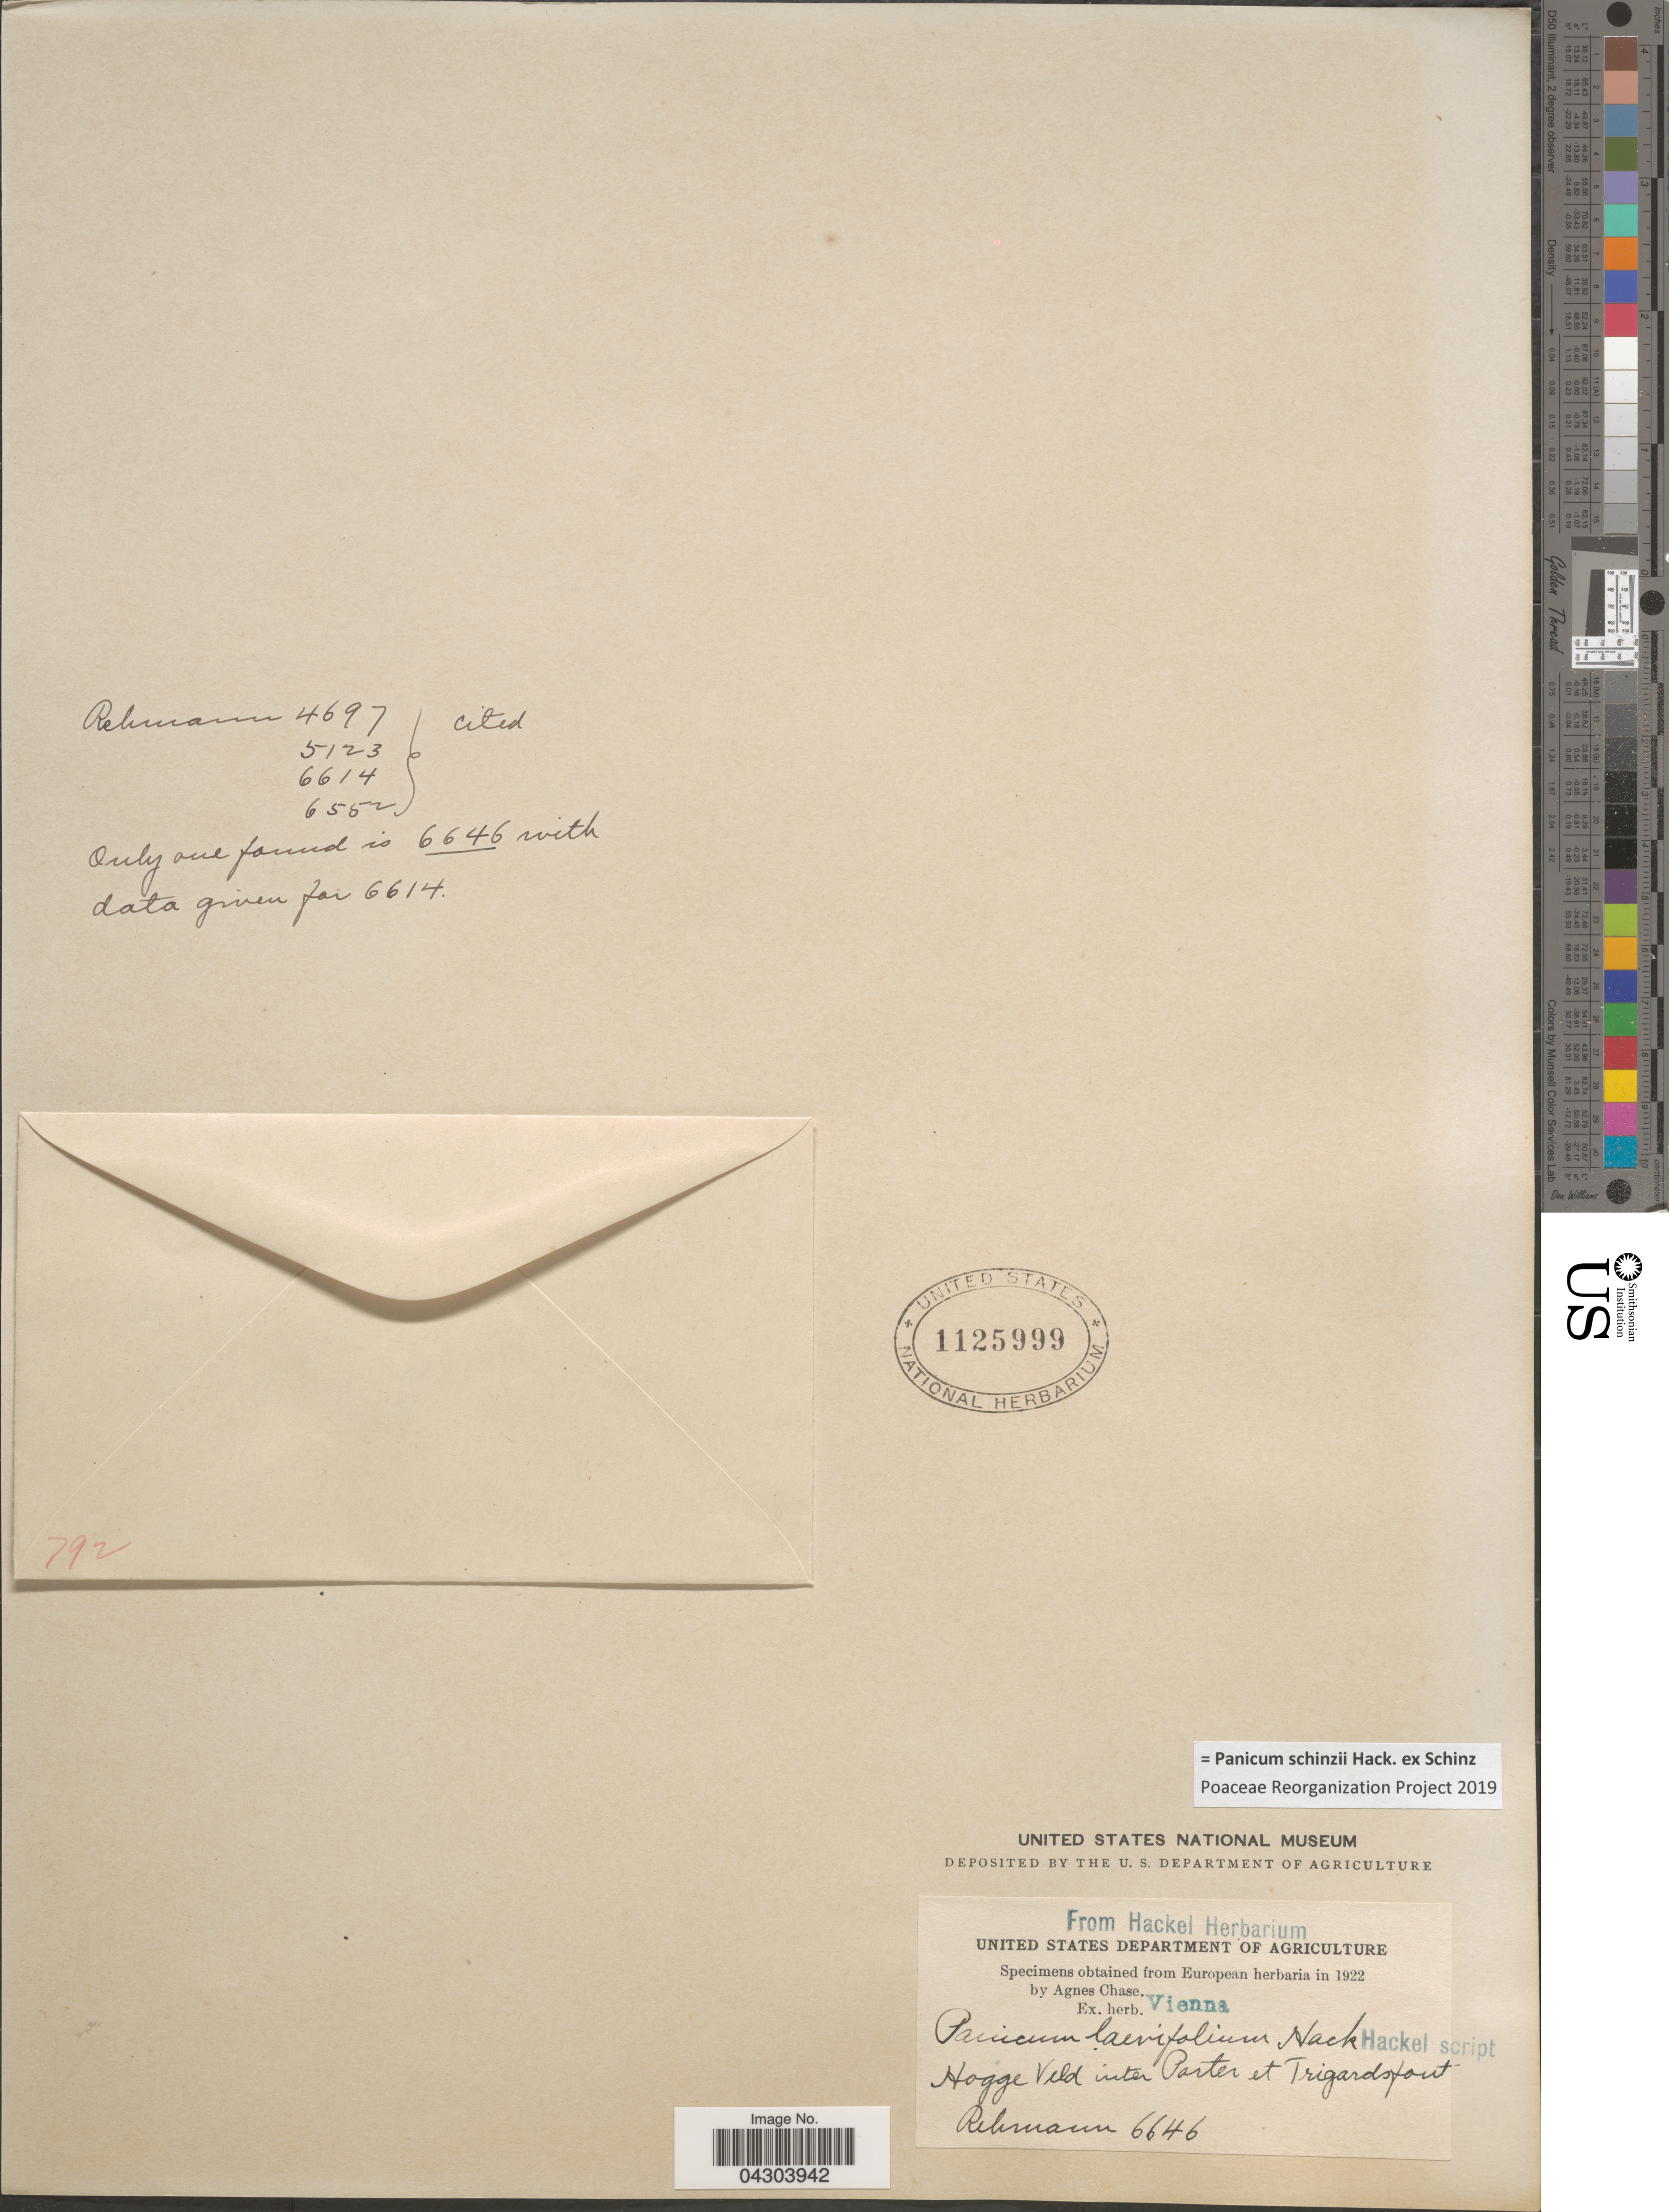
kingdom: Plantae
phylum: Tracheophyta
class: Liliopsida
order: Poales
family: Poaceae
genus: Panicum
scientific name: Panicum schinzii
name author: Hack. ex Schinz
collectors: Rehmann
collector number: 6646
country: South Africa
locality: Hogge Veld inter Porter et Trigardsfont.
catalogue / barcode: US 1125999